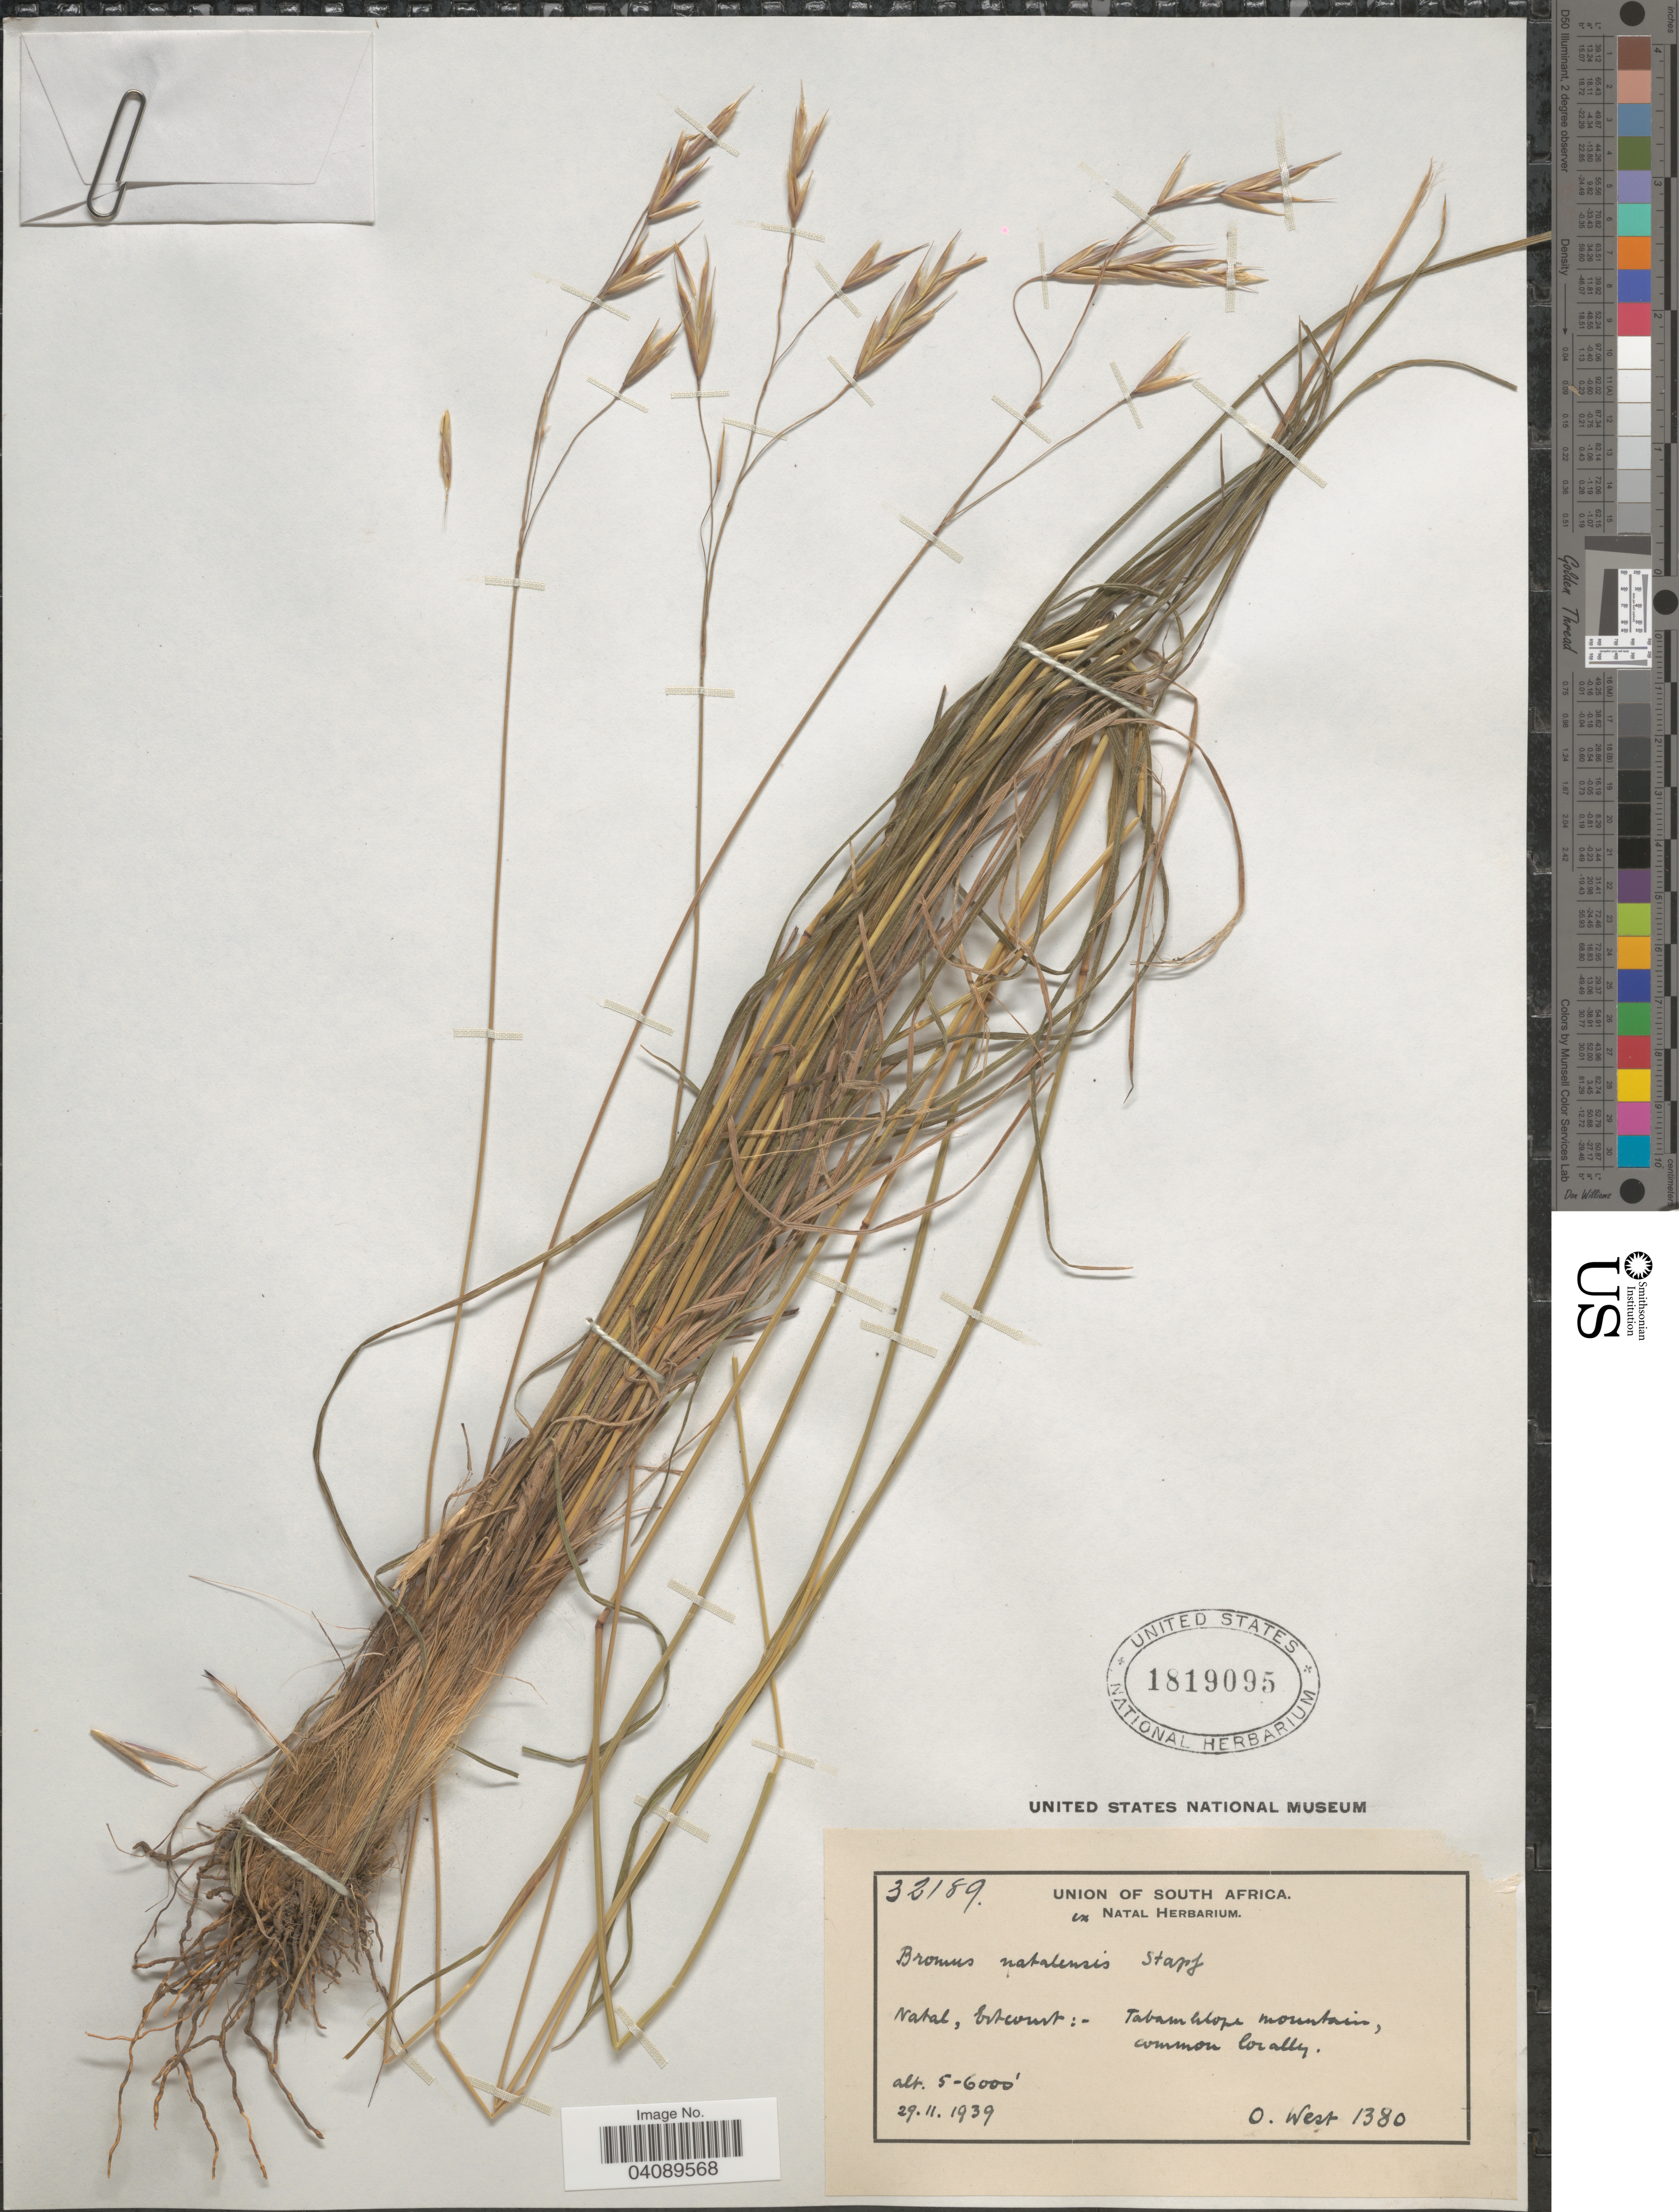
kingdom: Plantae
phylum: Tracheophyta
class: Liliopsida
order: Poales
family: Poaceae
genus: Bromus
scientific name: Bromus natalensis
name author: Stapf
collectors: O. West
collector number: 1380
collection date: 1939-11-29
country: South Africa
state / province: KwaZulu-Natal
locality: Natal, Ertcourt [interpreted]: Tabam [interpreted] slope mountain, common locally.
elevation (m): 1524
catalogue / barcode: US 1819095